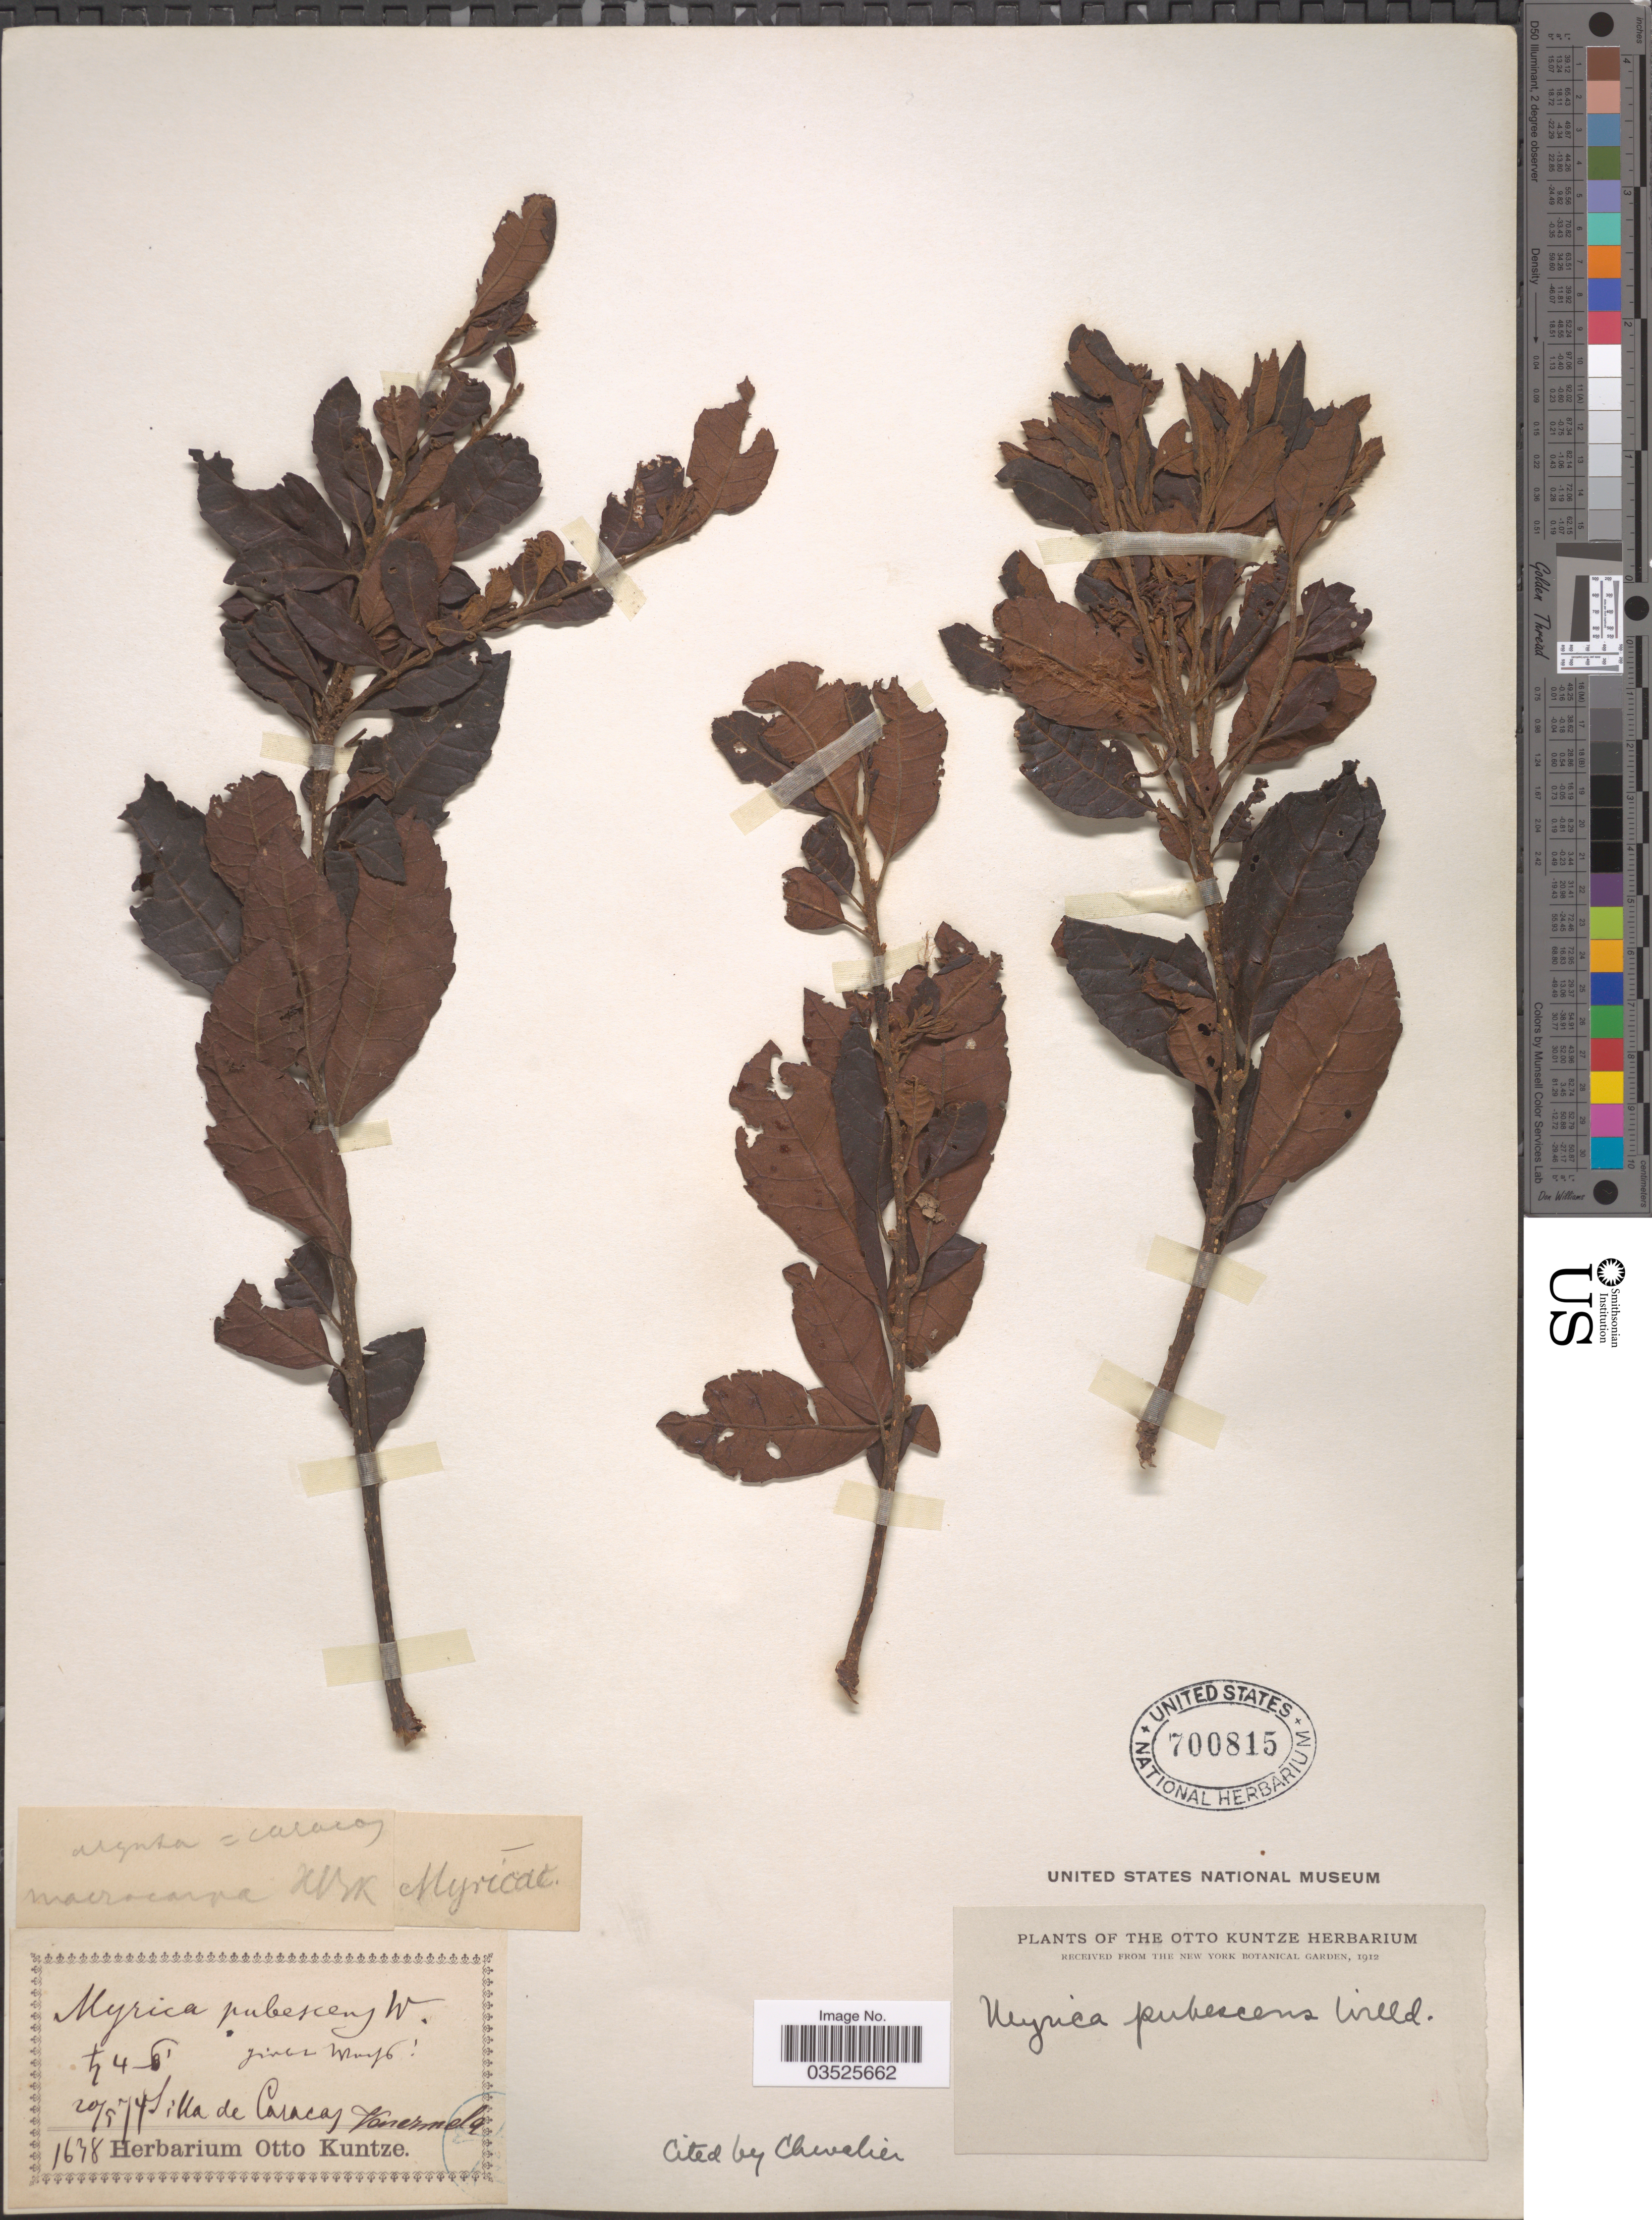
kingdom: Plantae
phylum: Tracheophyta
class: Magnoliopsida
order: Fagales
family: Myricaceae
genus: Morella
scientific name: Morella pubescens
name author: (Humb. & Bonpl. ex Willd.) Wilbur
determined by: Strong, M. T., (US), Smithsonian Institution - National Museum of Natural History (UNITED STATES)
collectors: ex herb. Otto Kuntze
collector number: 1638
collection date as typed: Transcribed d/m/y: 20/5/74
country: Venezuela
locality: Villa de Caracas.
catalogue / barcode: US 700815